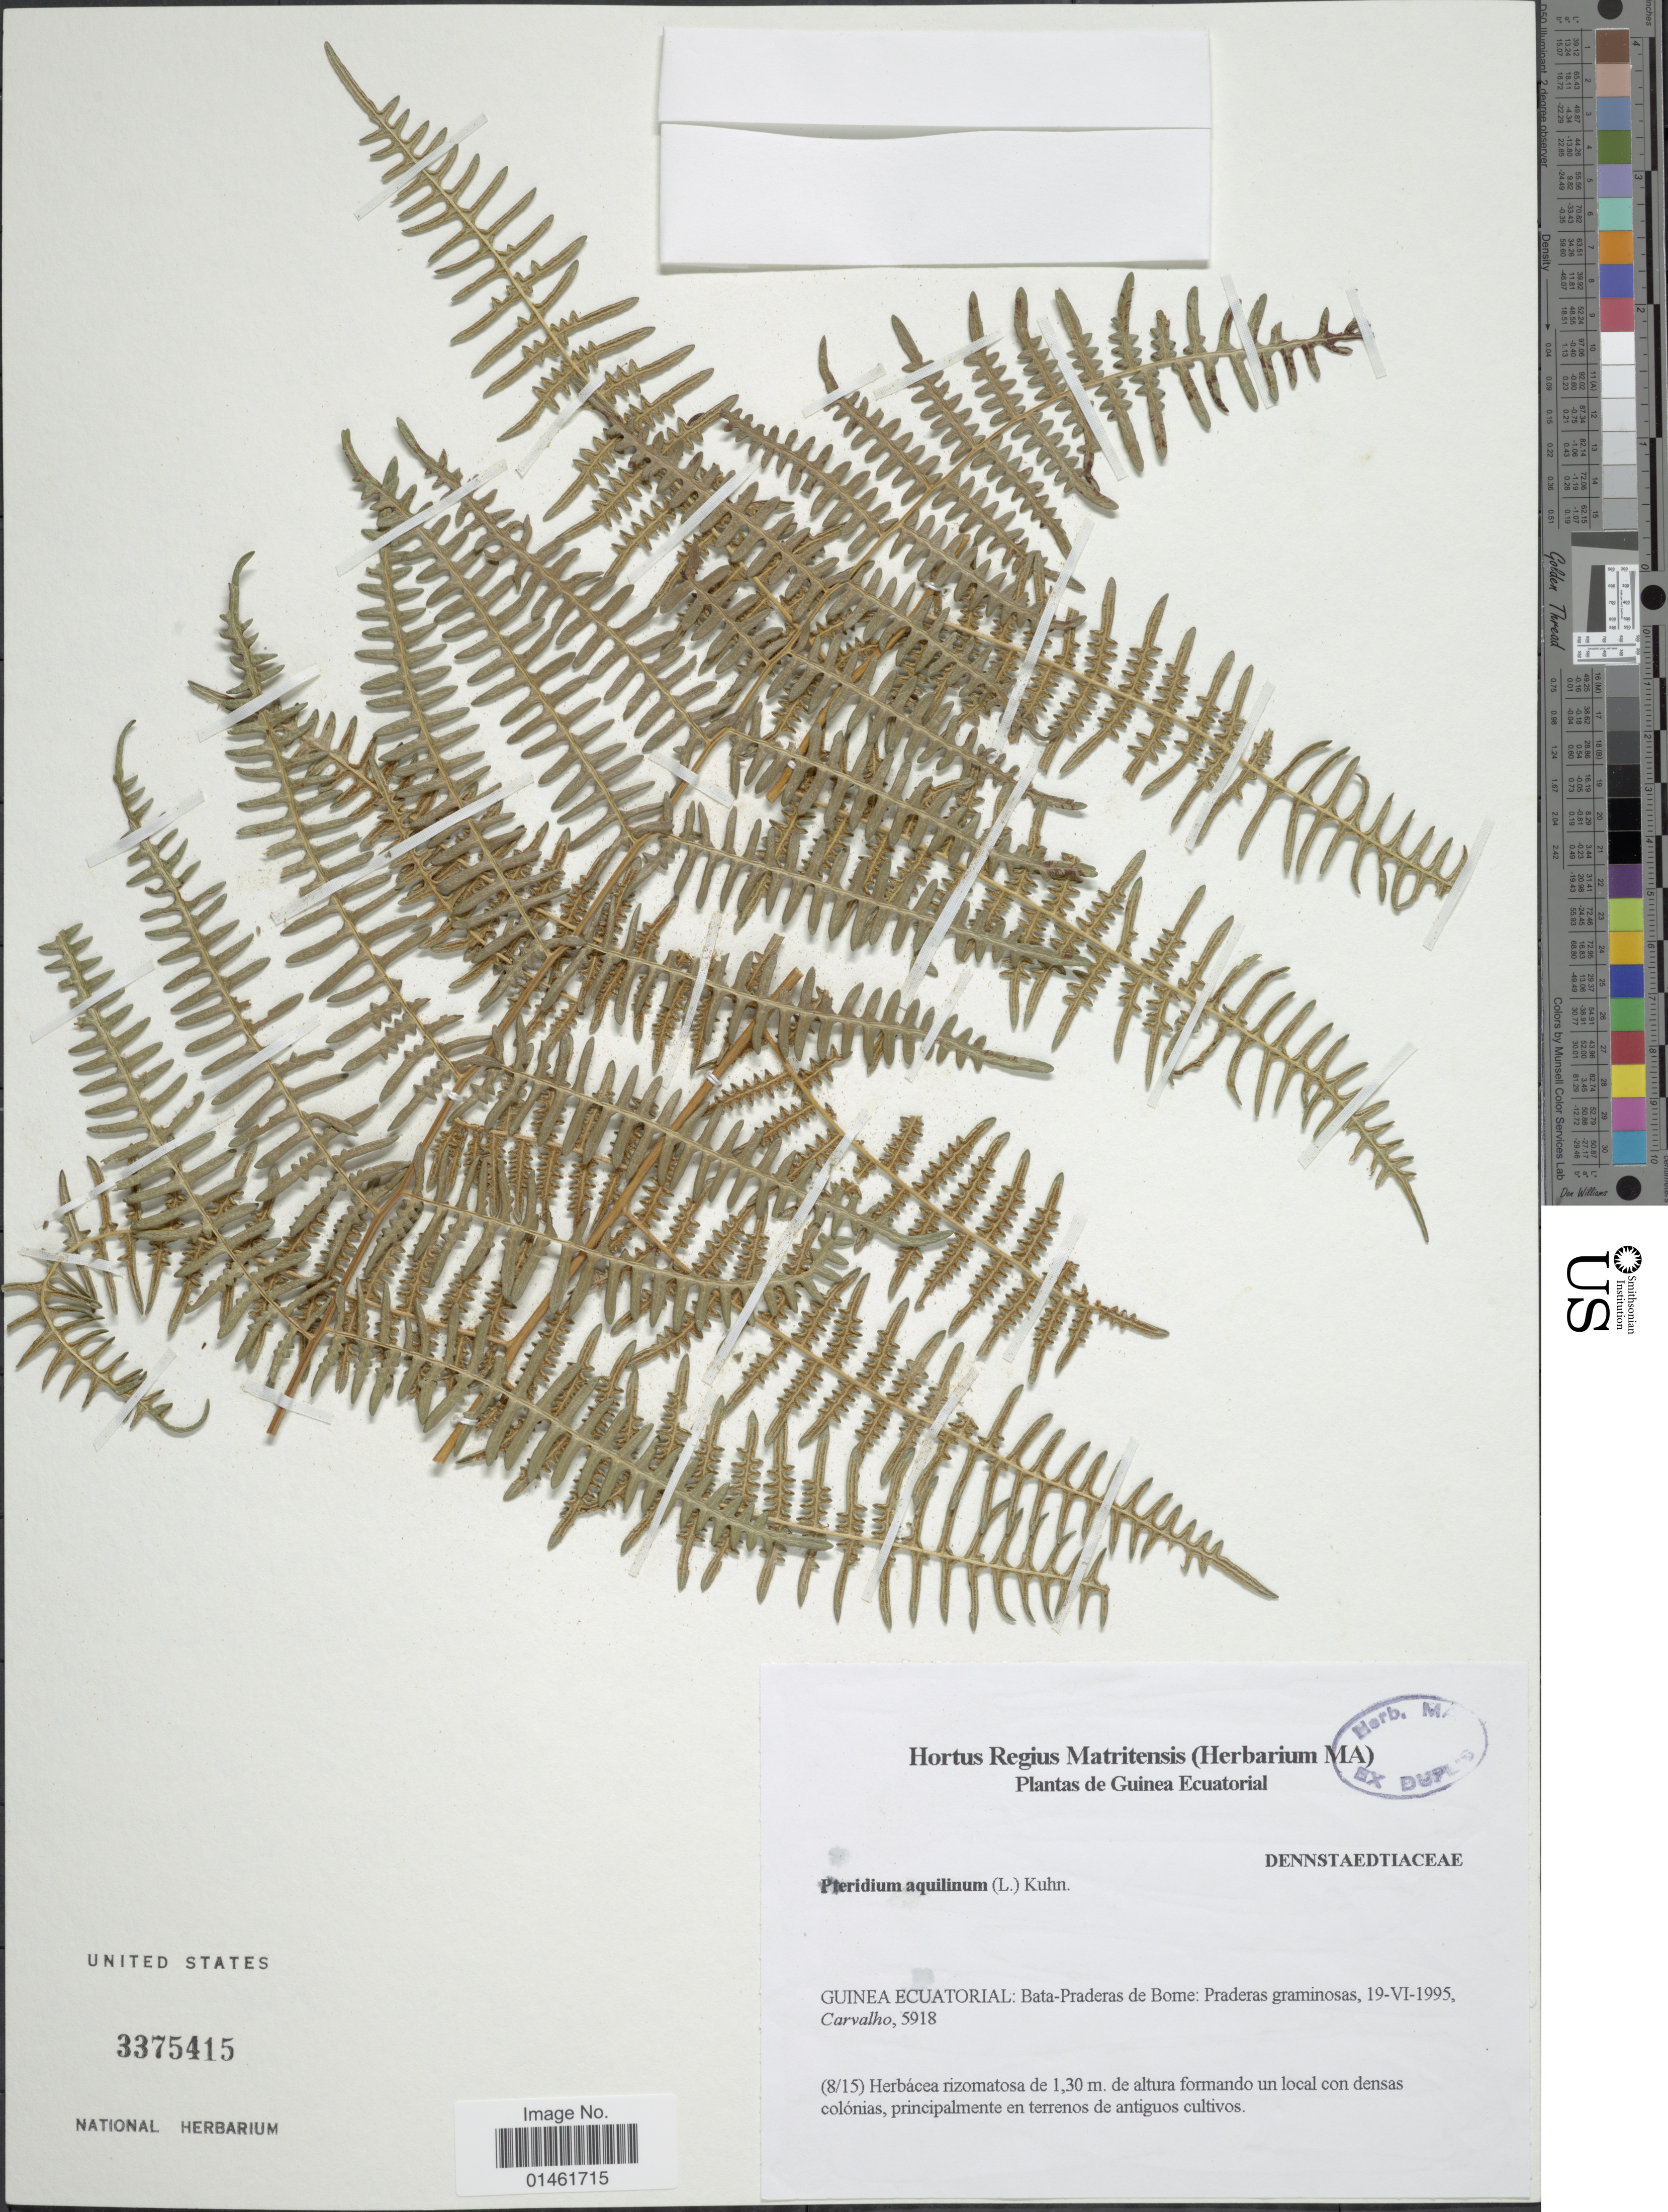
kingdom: Plantae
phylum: Tracheophyta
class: Polypodiopsida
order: Polypodiales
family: Dennstaedtiaceae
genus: Pteridium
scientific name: Pteridium aquilinum var. typicum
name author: R.M. Tryon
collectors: Carvalho, --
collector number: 5918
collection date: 1995-06-19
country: Equatorial Guinea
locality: Guinea Ecuatorial: Bata-Praderas de Borne: Praderas graminosas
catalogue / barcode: US 3375415